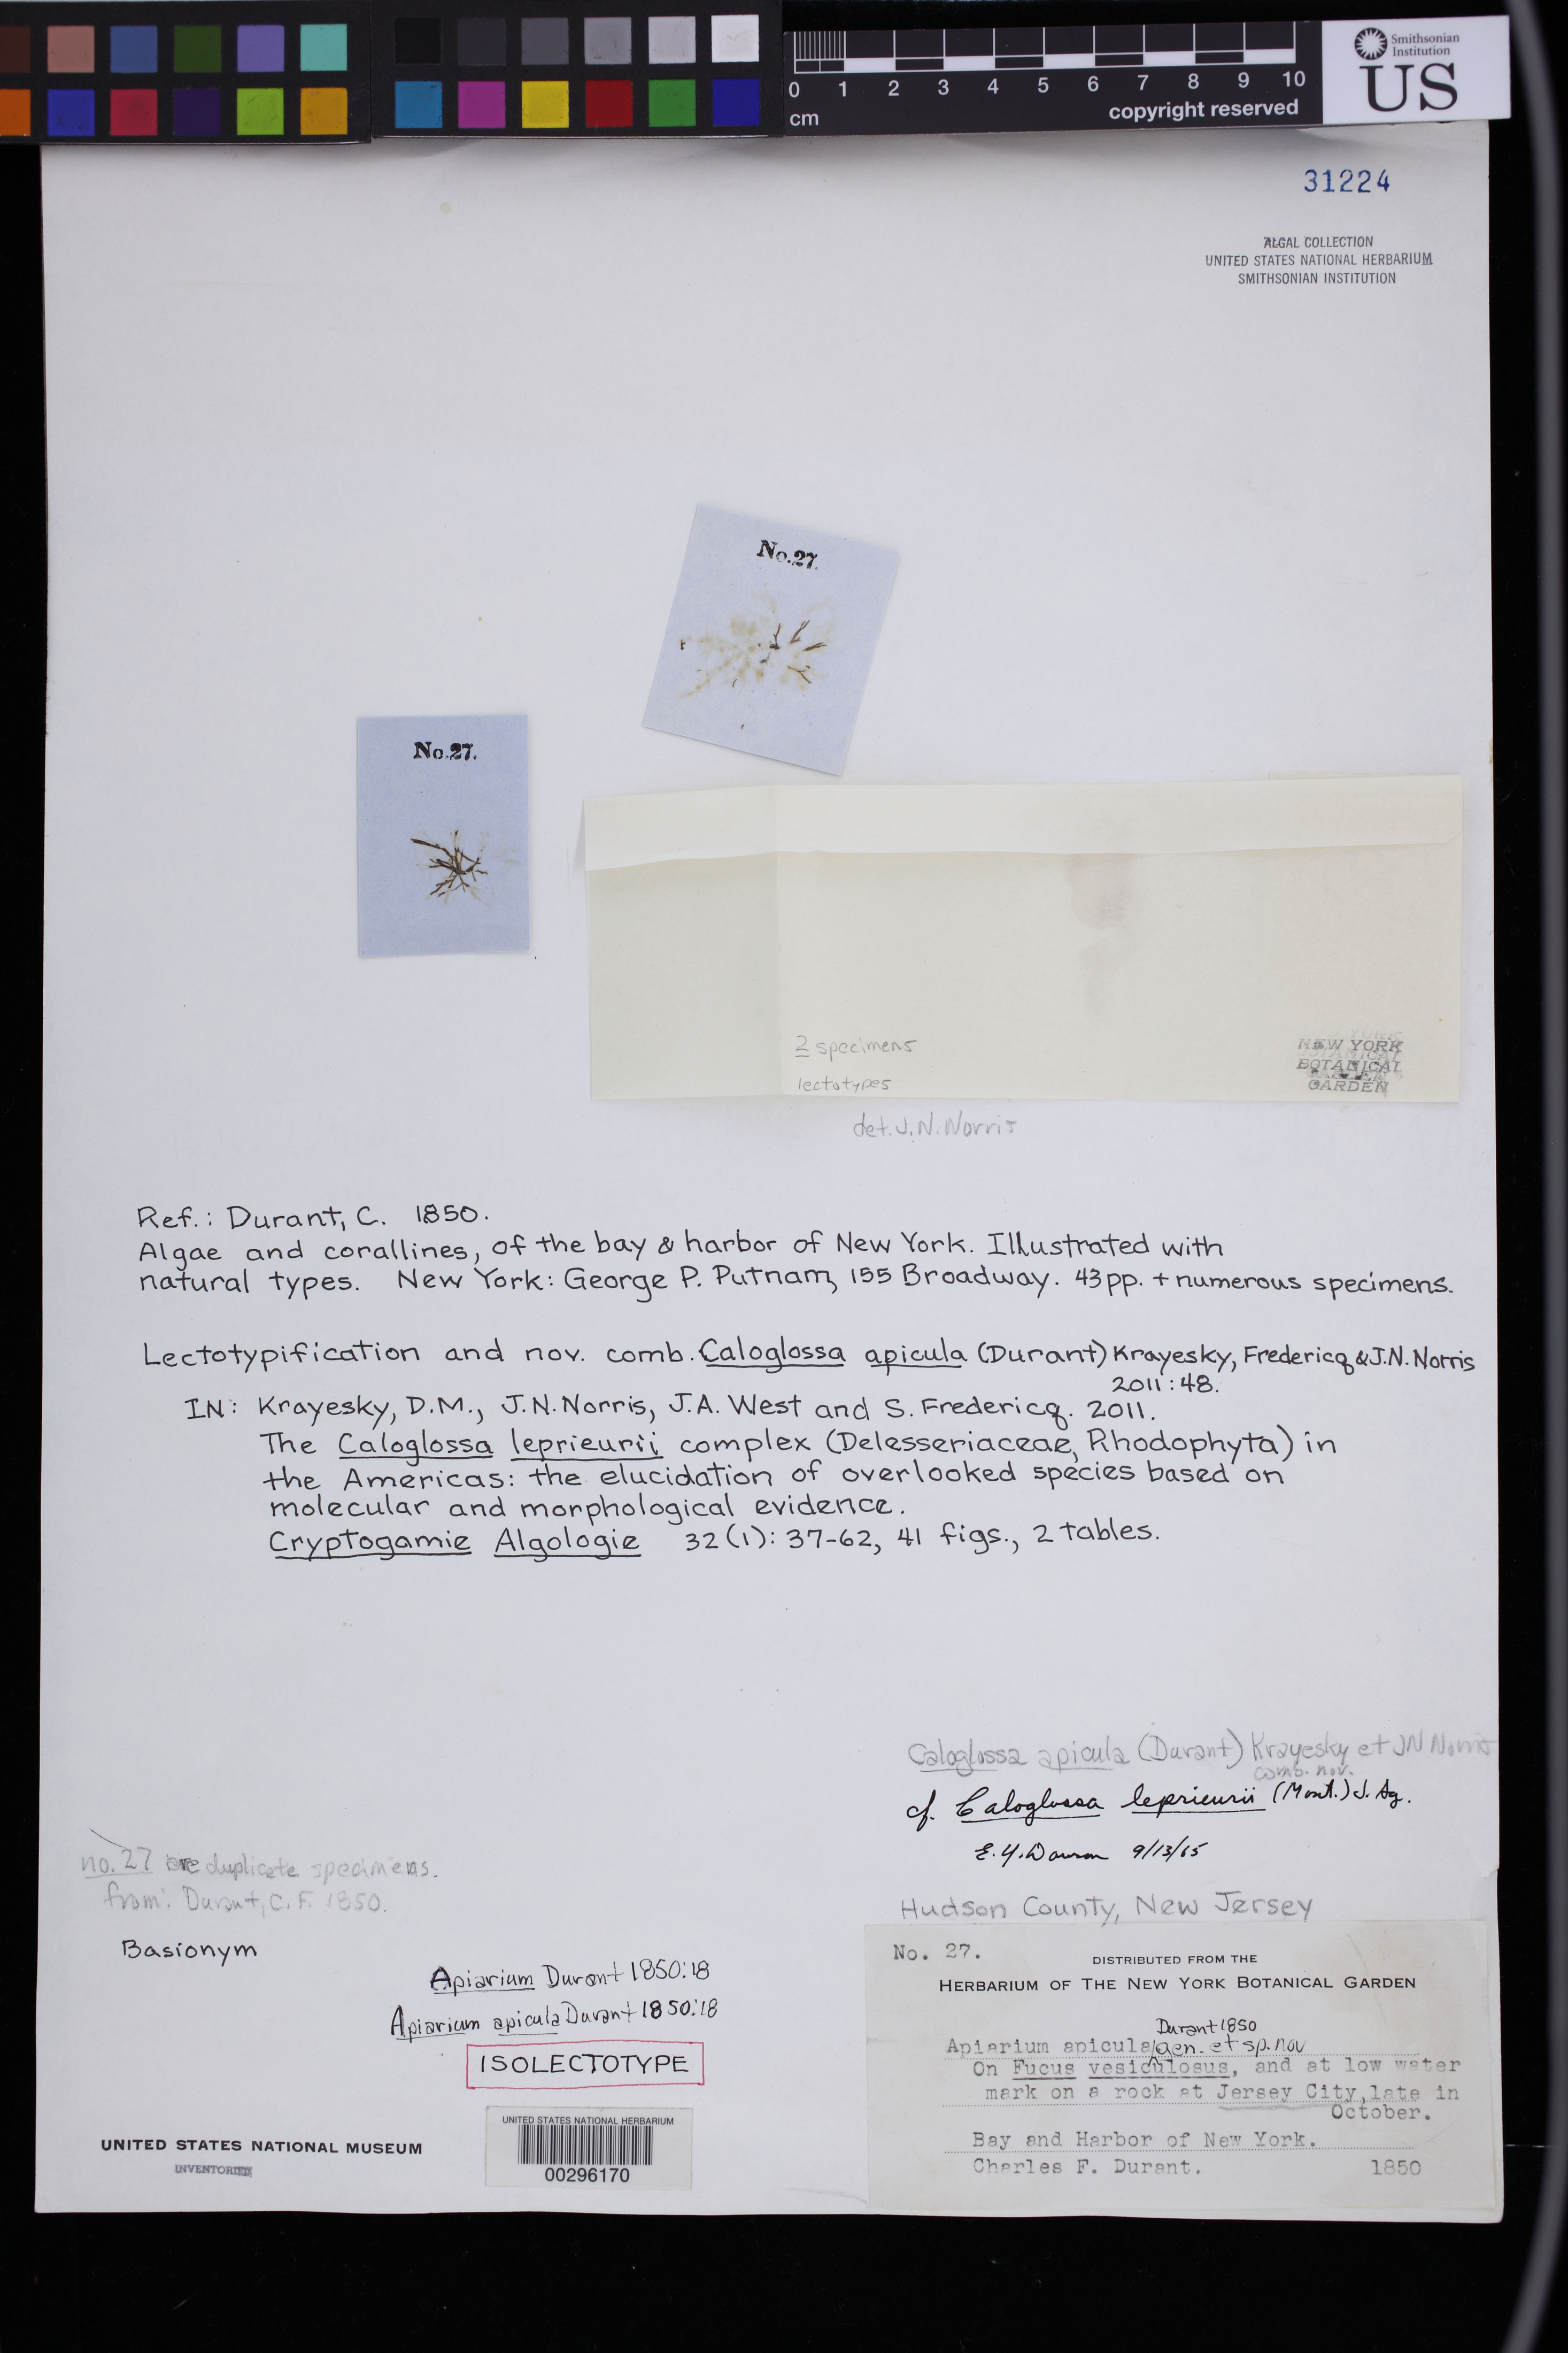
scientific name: Apiarium apicula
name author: Durant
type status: Isolectotype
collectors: C. Durant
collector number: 27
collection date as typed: Oct 1850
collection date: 1850-10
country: United States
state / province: New Jersey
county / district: Hudson County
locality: Jersey City.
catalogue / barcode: US 31224